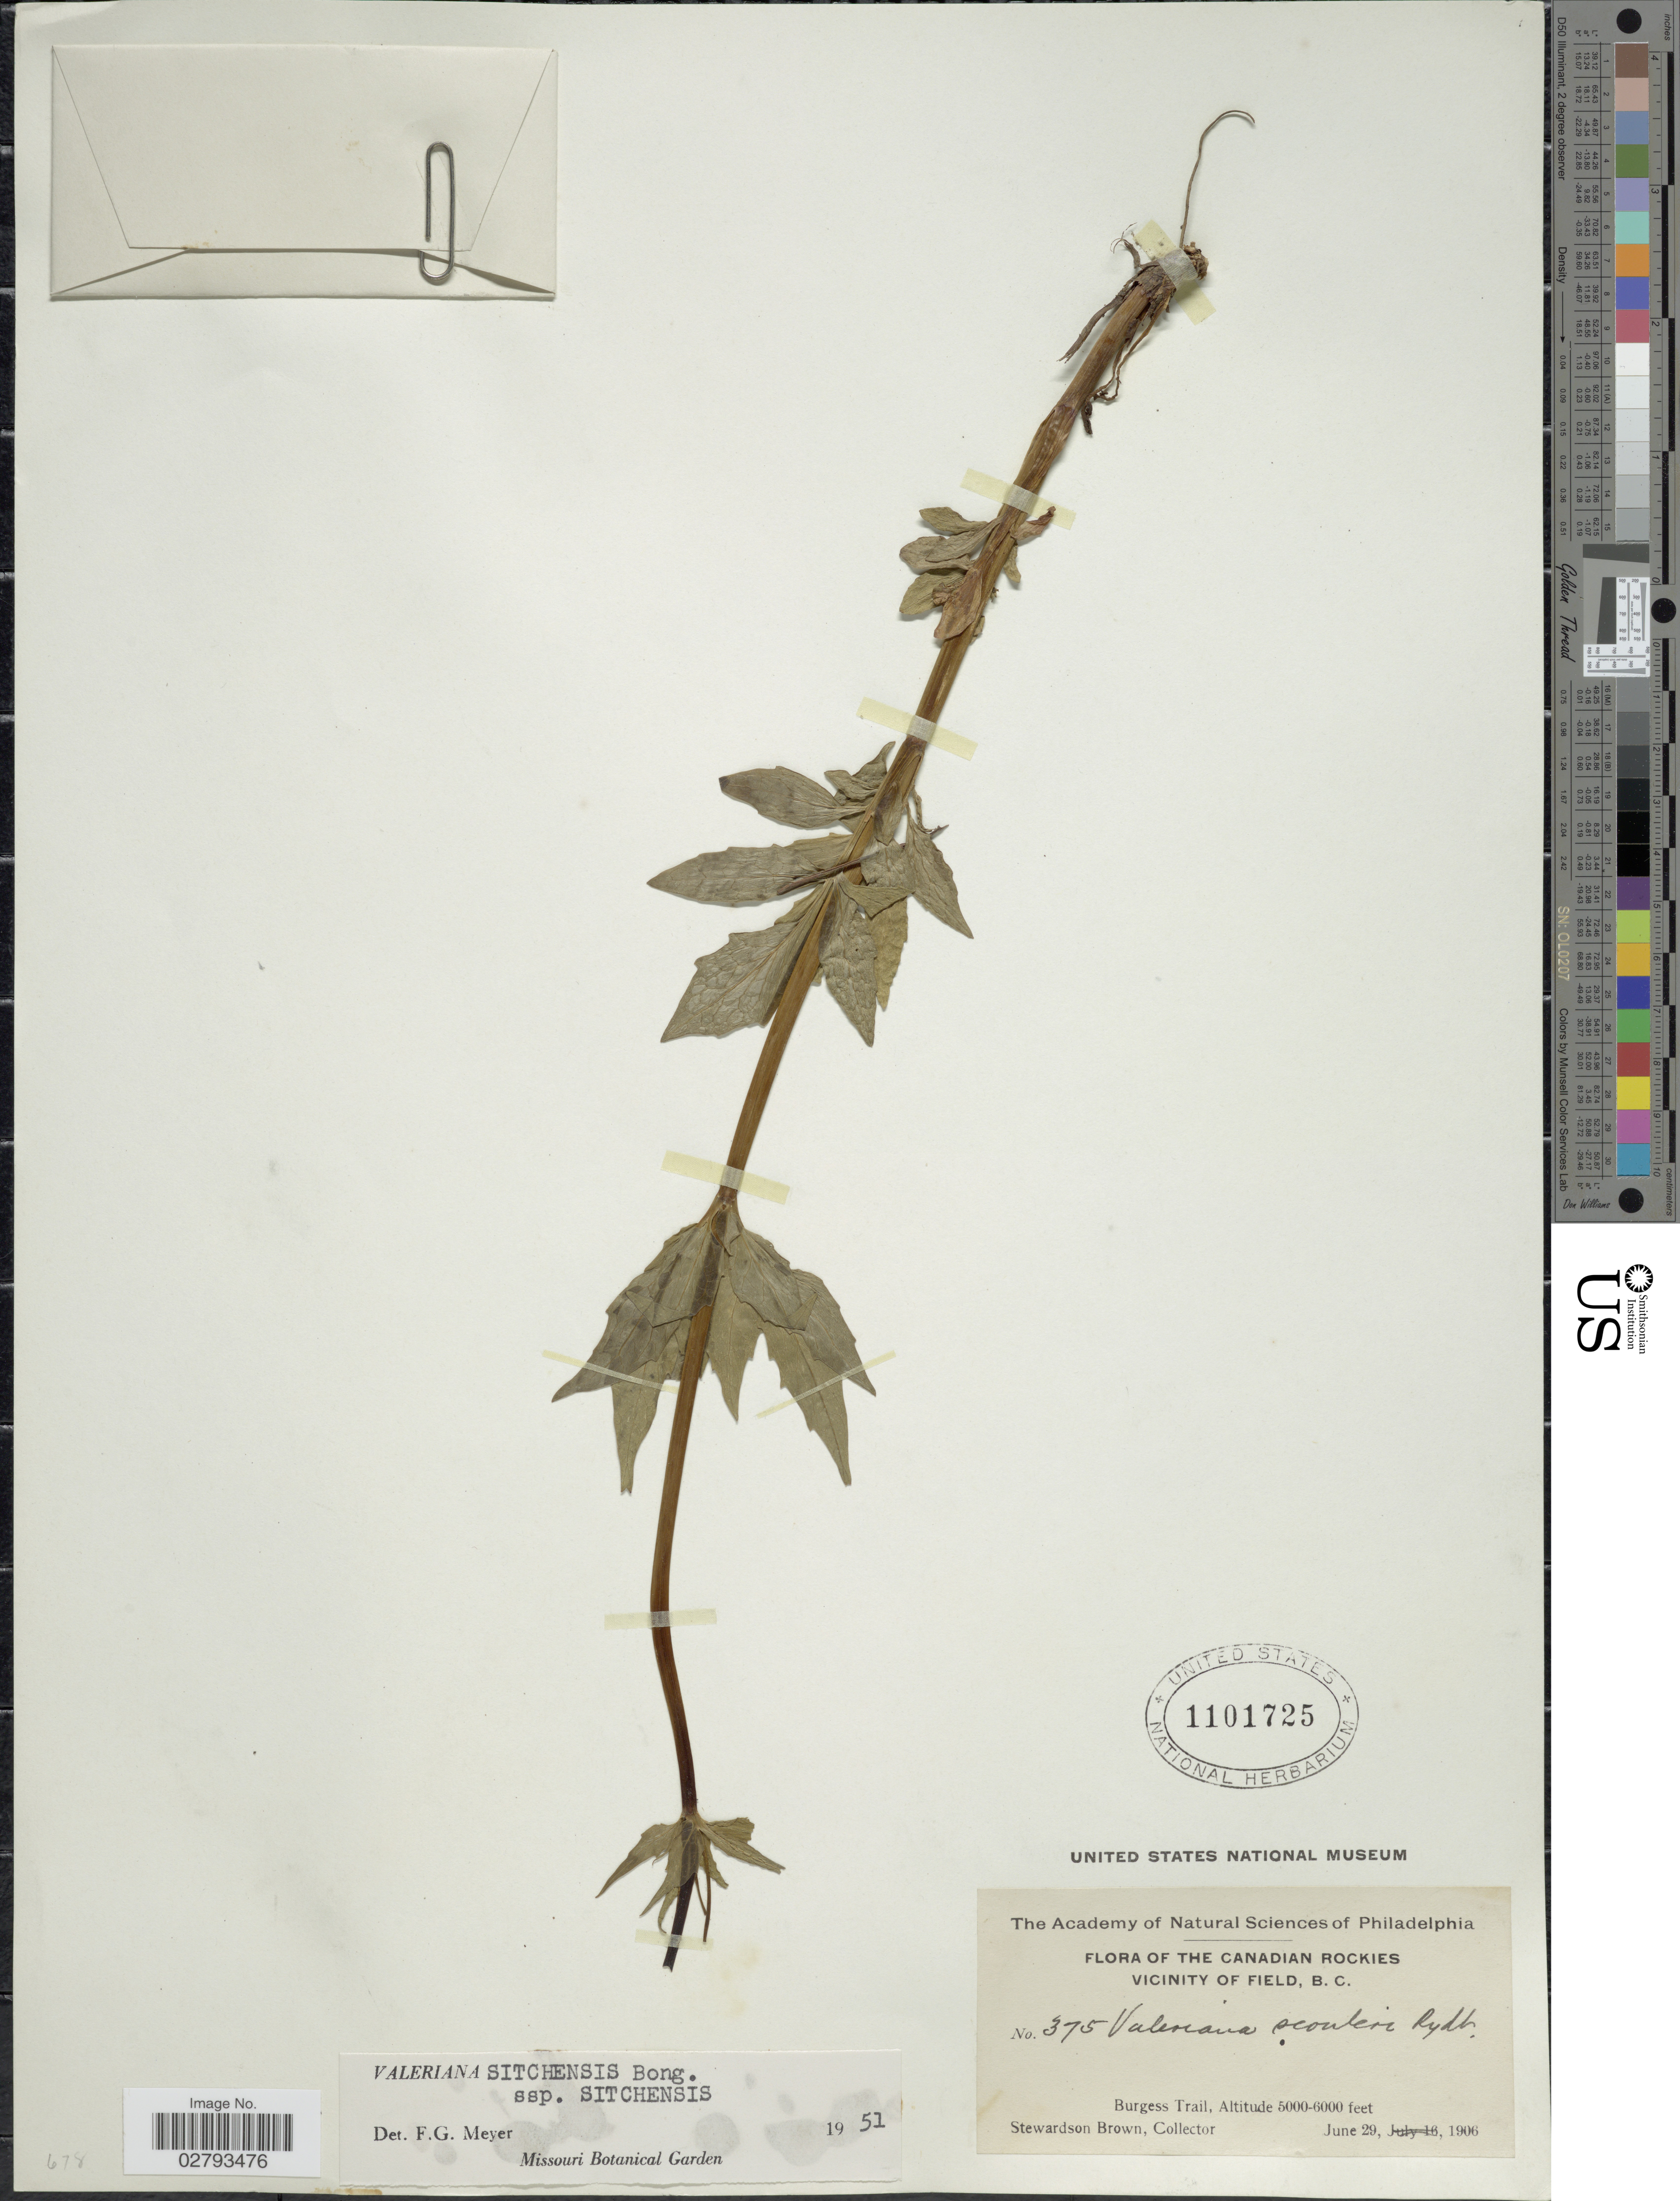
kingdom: Plantae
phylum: Tracheophyta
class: Magnoliopsida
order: Dipsacales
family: Caprifoliaceae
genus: Valeriana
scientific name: Valeriana sitchensis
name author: Bong.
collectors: S. Brown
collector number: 375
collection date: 1906-06-29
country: Canada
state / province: British Columbia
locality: The Canadian Rockies. Vicinity of Field. Burgess Trail.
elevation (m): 1524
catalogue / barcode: US 1101725